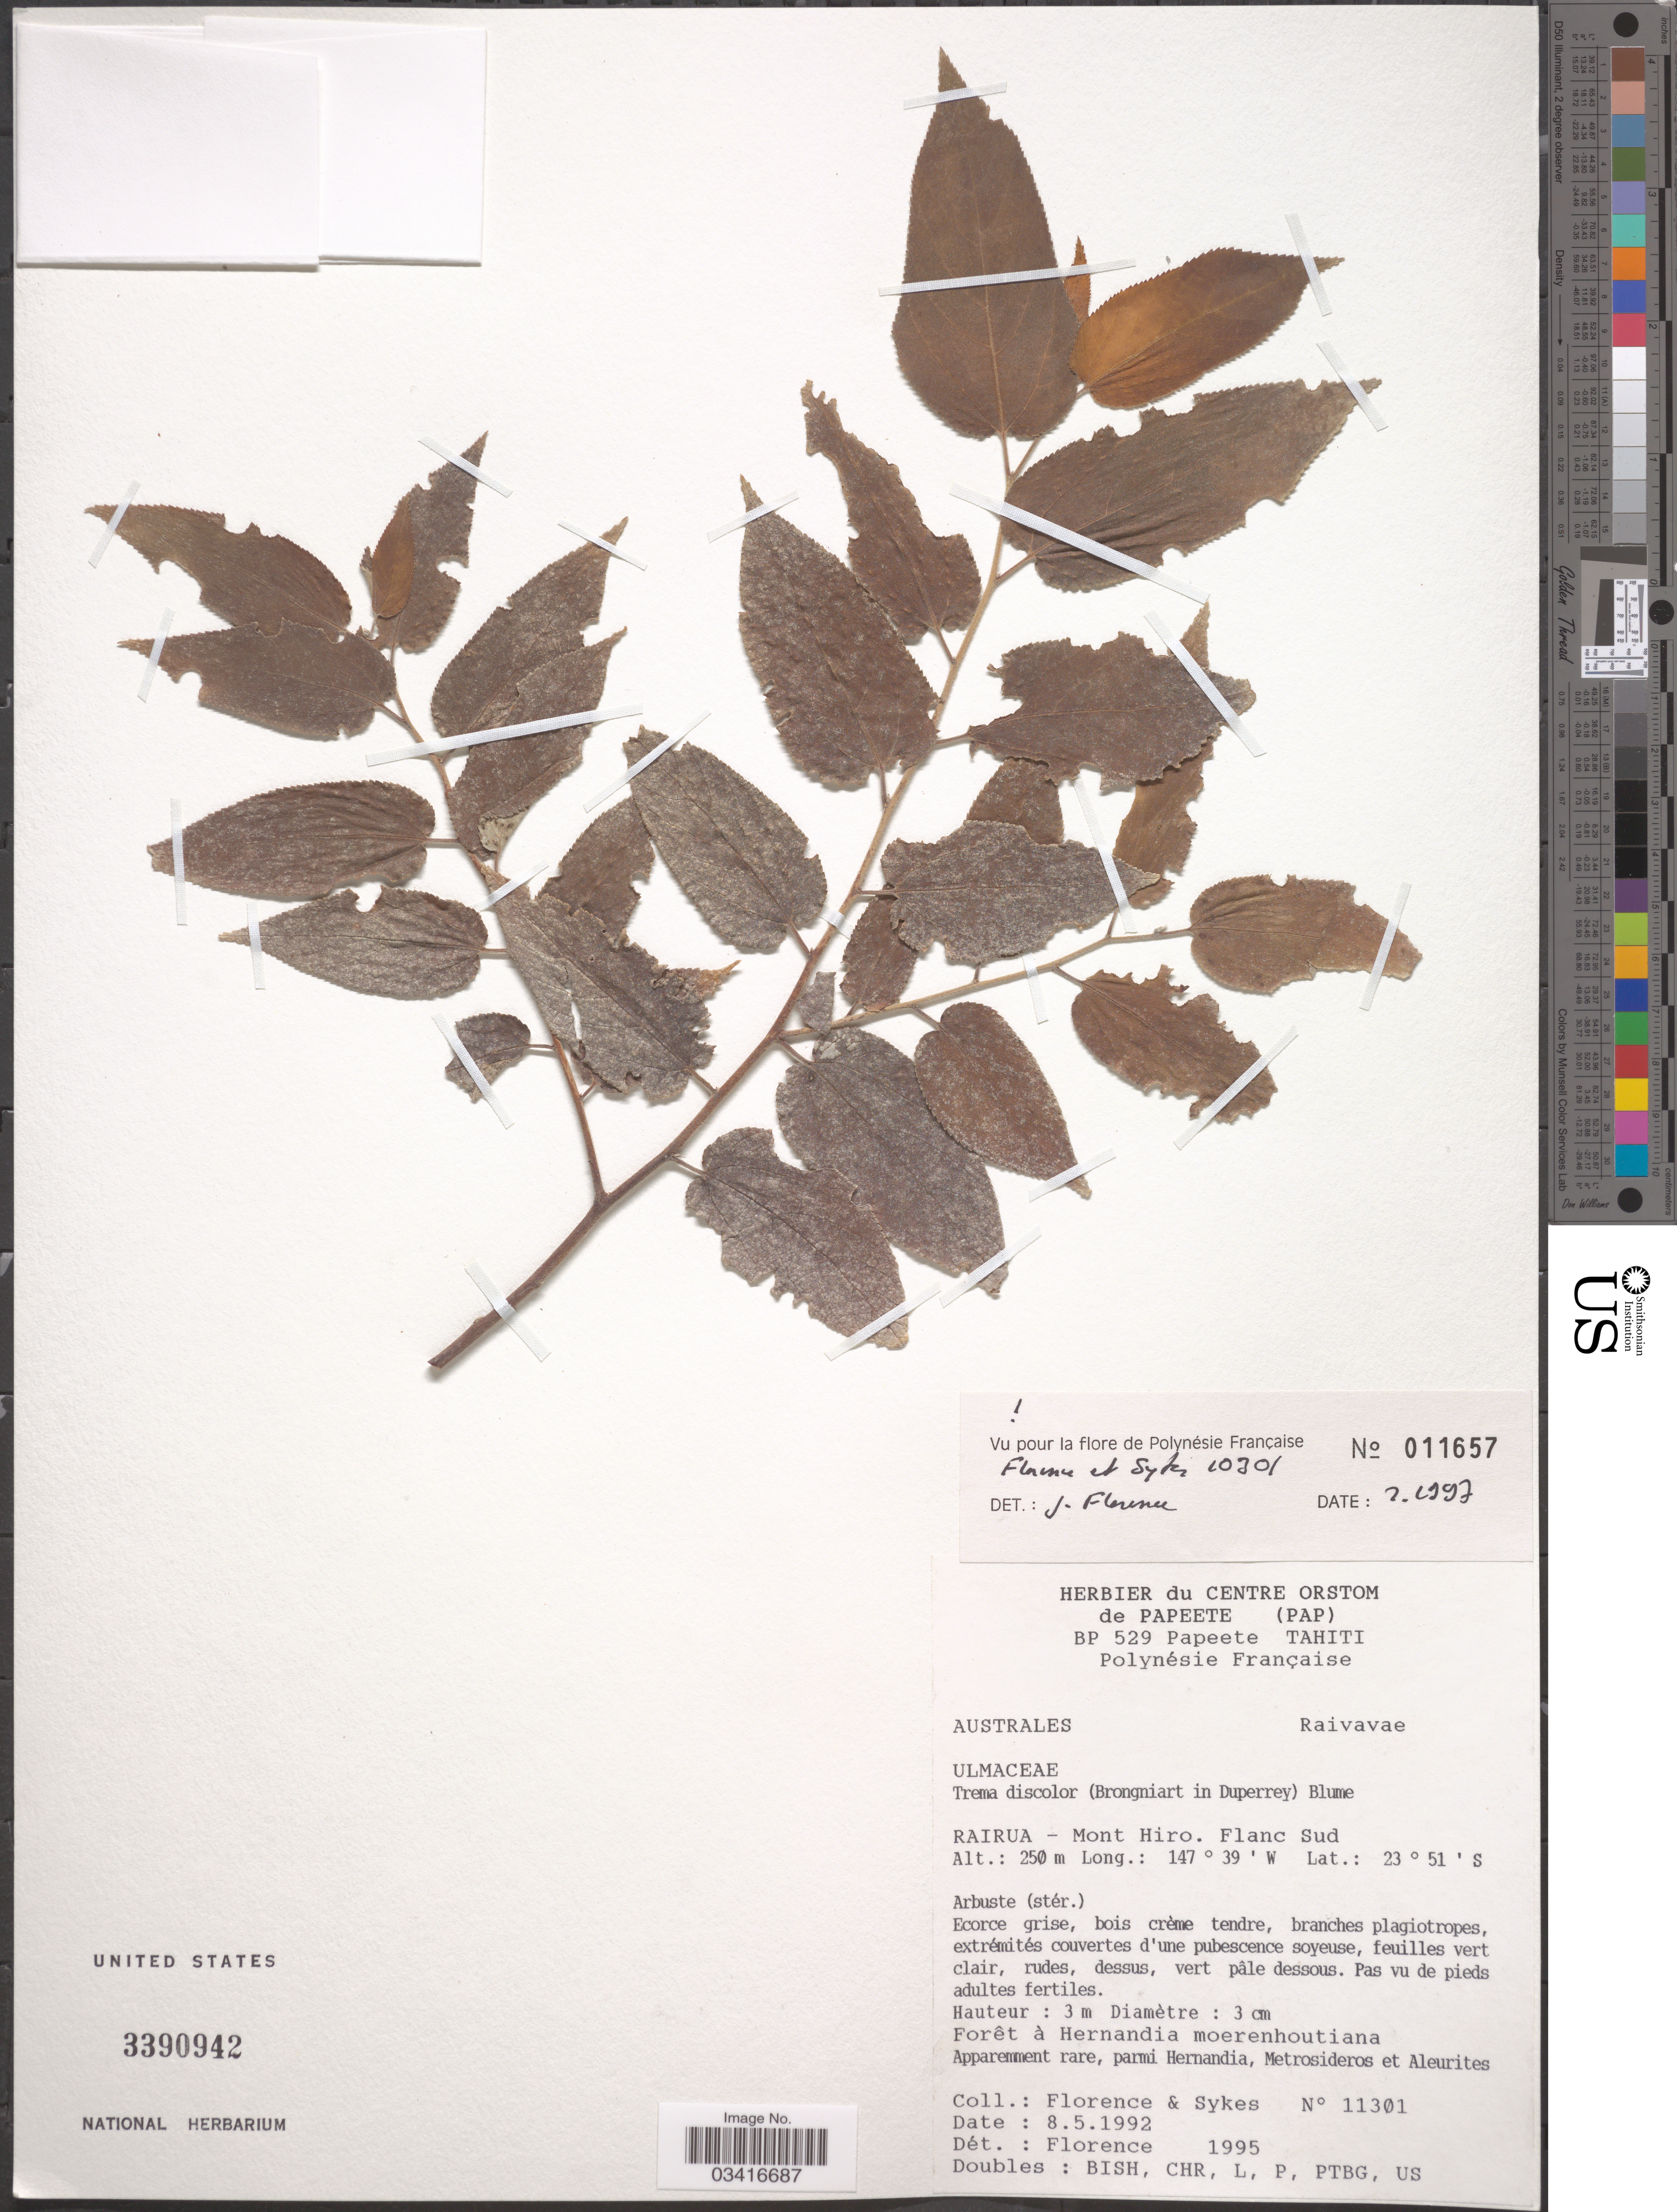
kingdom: Plantae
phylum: Tracheophyta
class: Magnoliopsida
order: Rosales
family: Cannabaceae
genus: Trema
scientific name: Trema discolor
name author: Blume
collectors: -. Florence & Sykes, --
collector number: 11301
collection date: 1992-05-08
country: French Polynesia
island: Raivavae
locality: Polynésie Française [unsure placement] Australes Raivavae. Rairua - Mont Hiro. Flanc Sud.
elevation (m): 250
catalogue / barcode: US 3390942